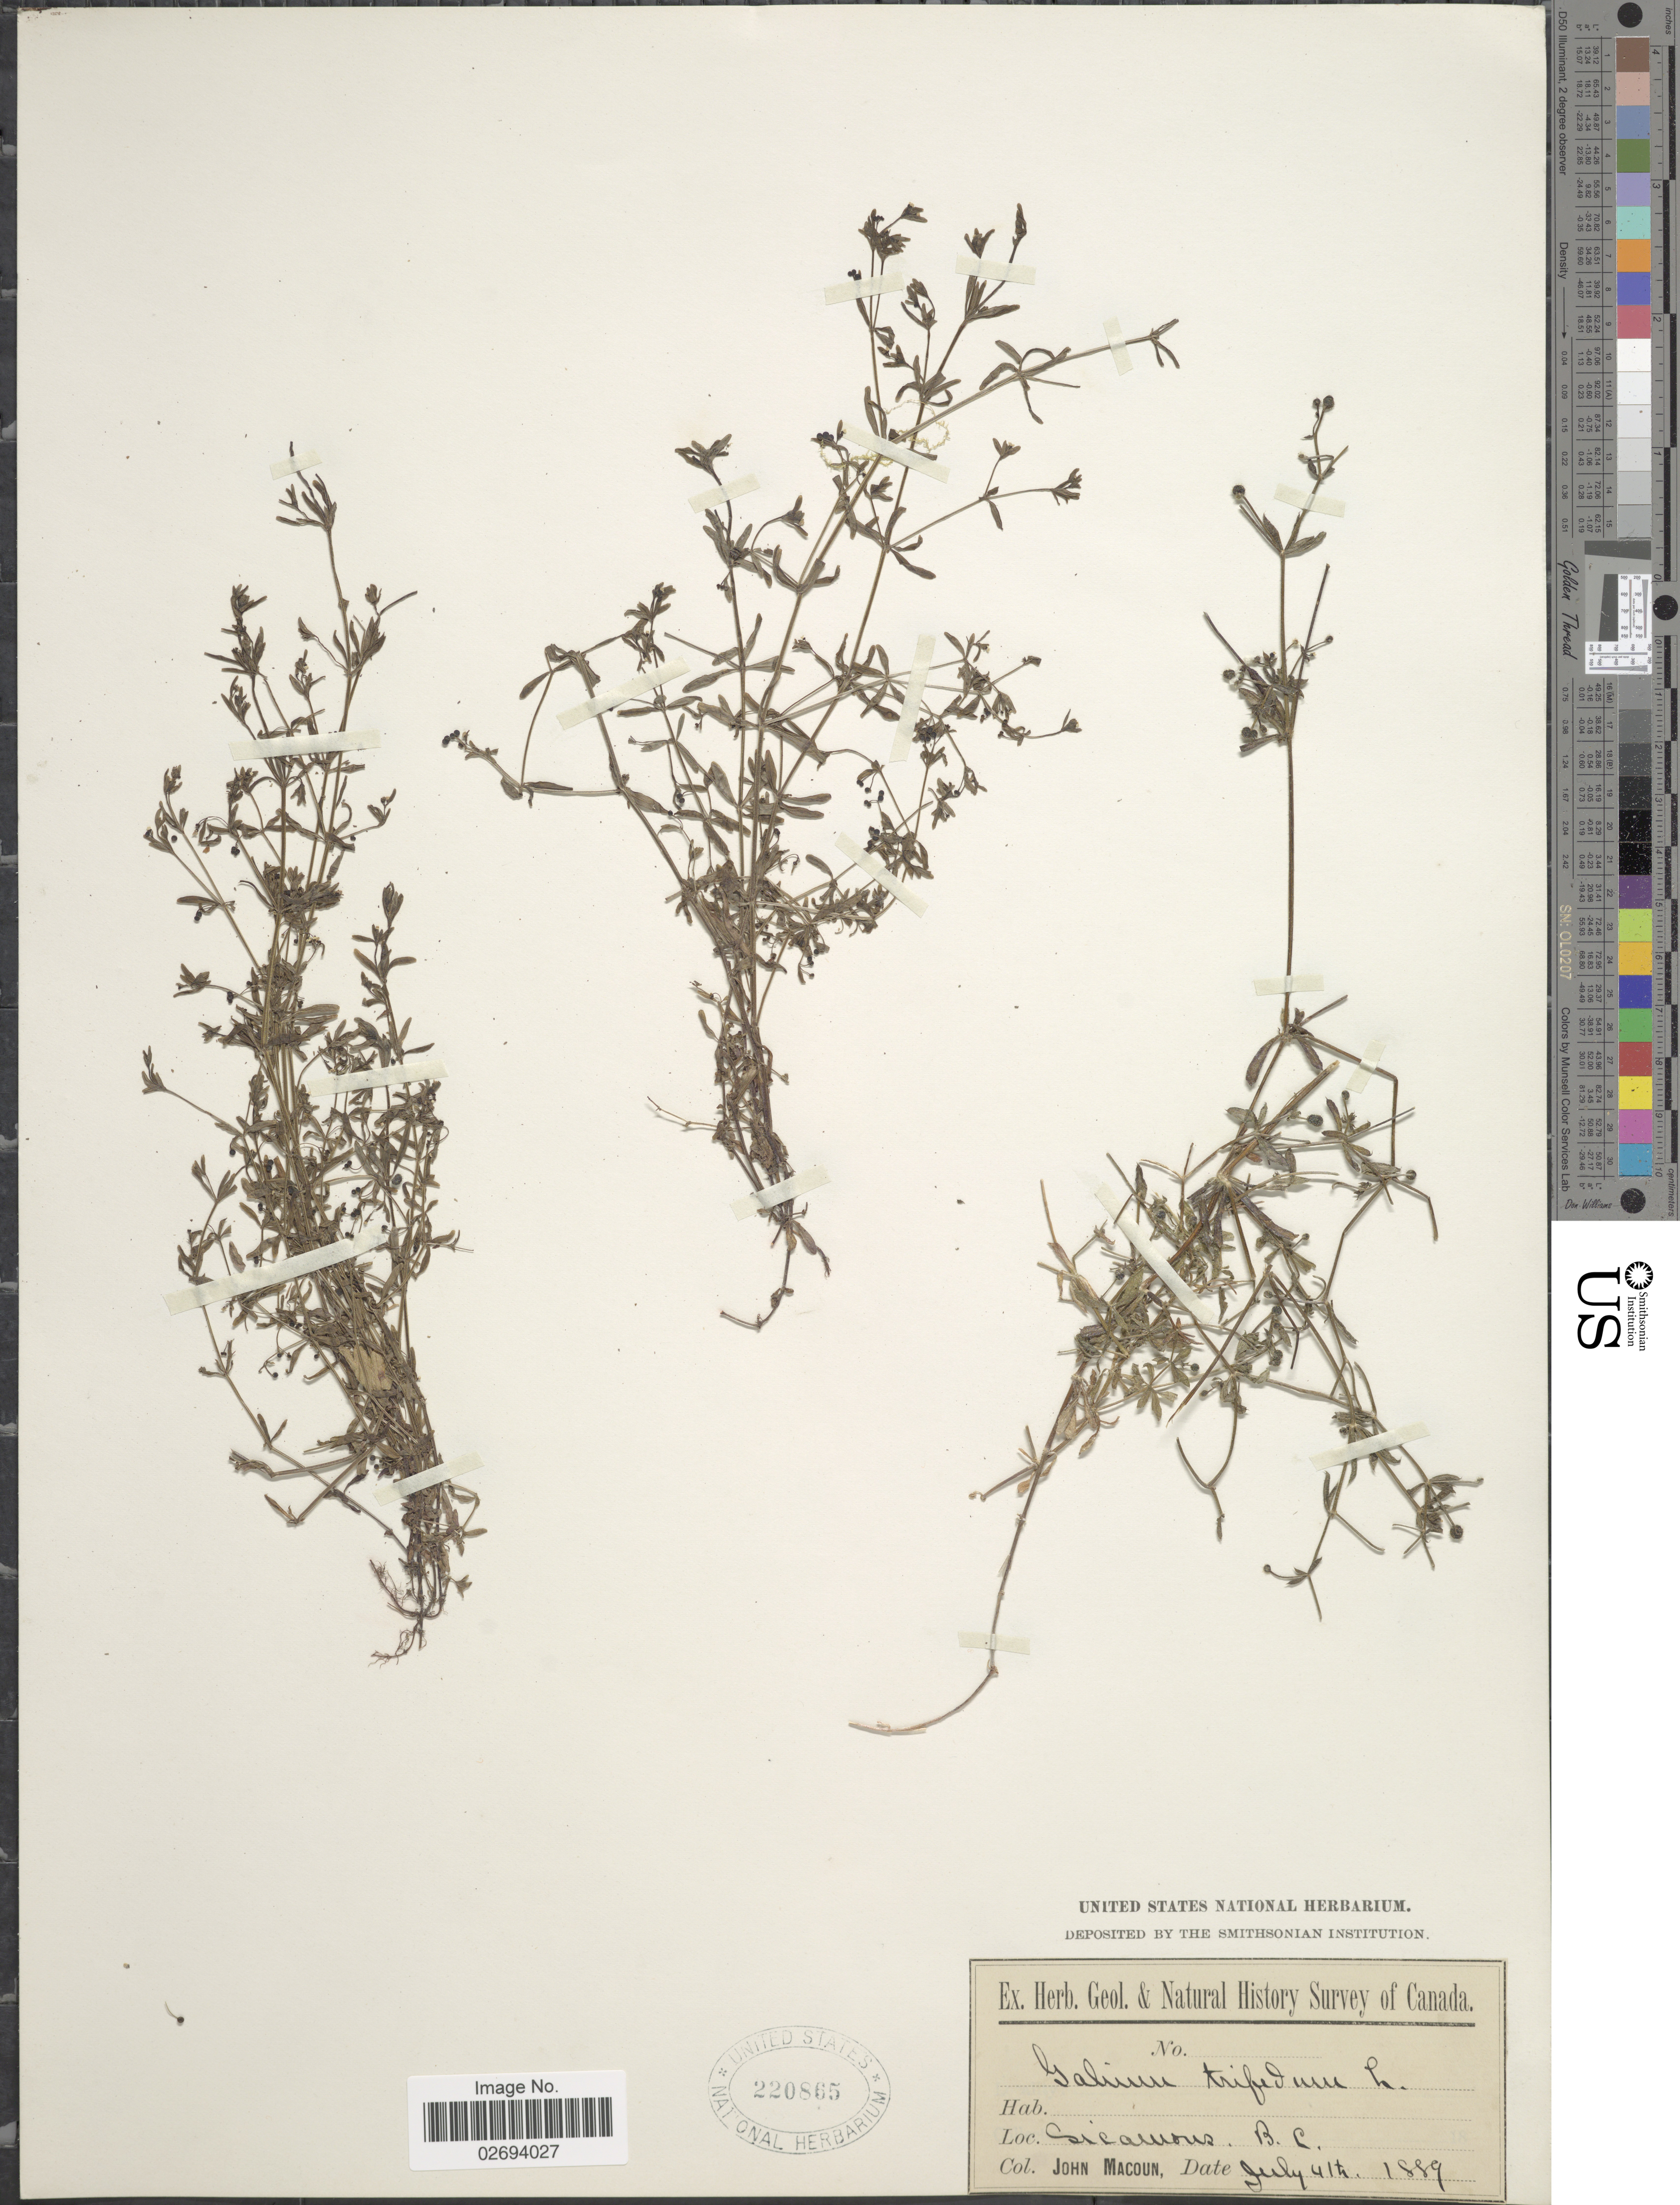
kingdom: Plantae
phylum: Tracheophyta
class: Magnoliopsida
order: Gentianales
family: Rubiaceae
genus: Galium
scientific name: Galium trifidum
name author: L.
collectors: J. Macoun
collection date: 1889-07-04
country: Canada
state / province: British Columbia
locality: Sicamous.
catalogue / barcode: US 220865